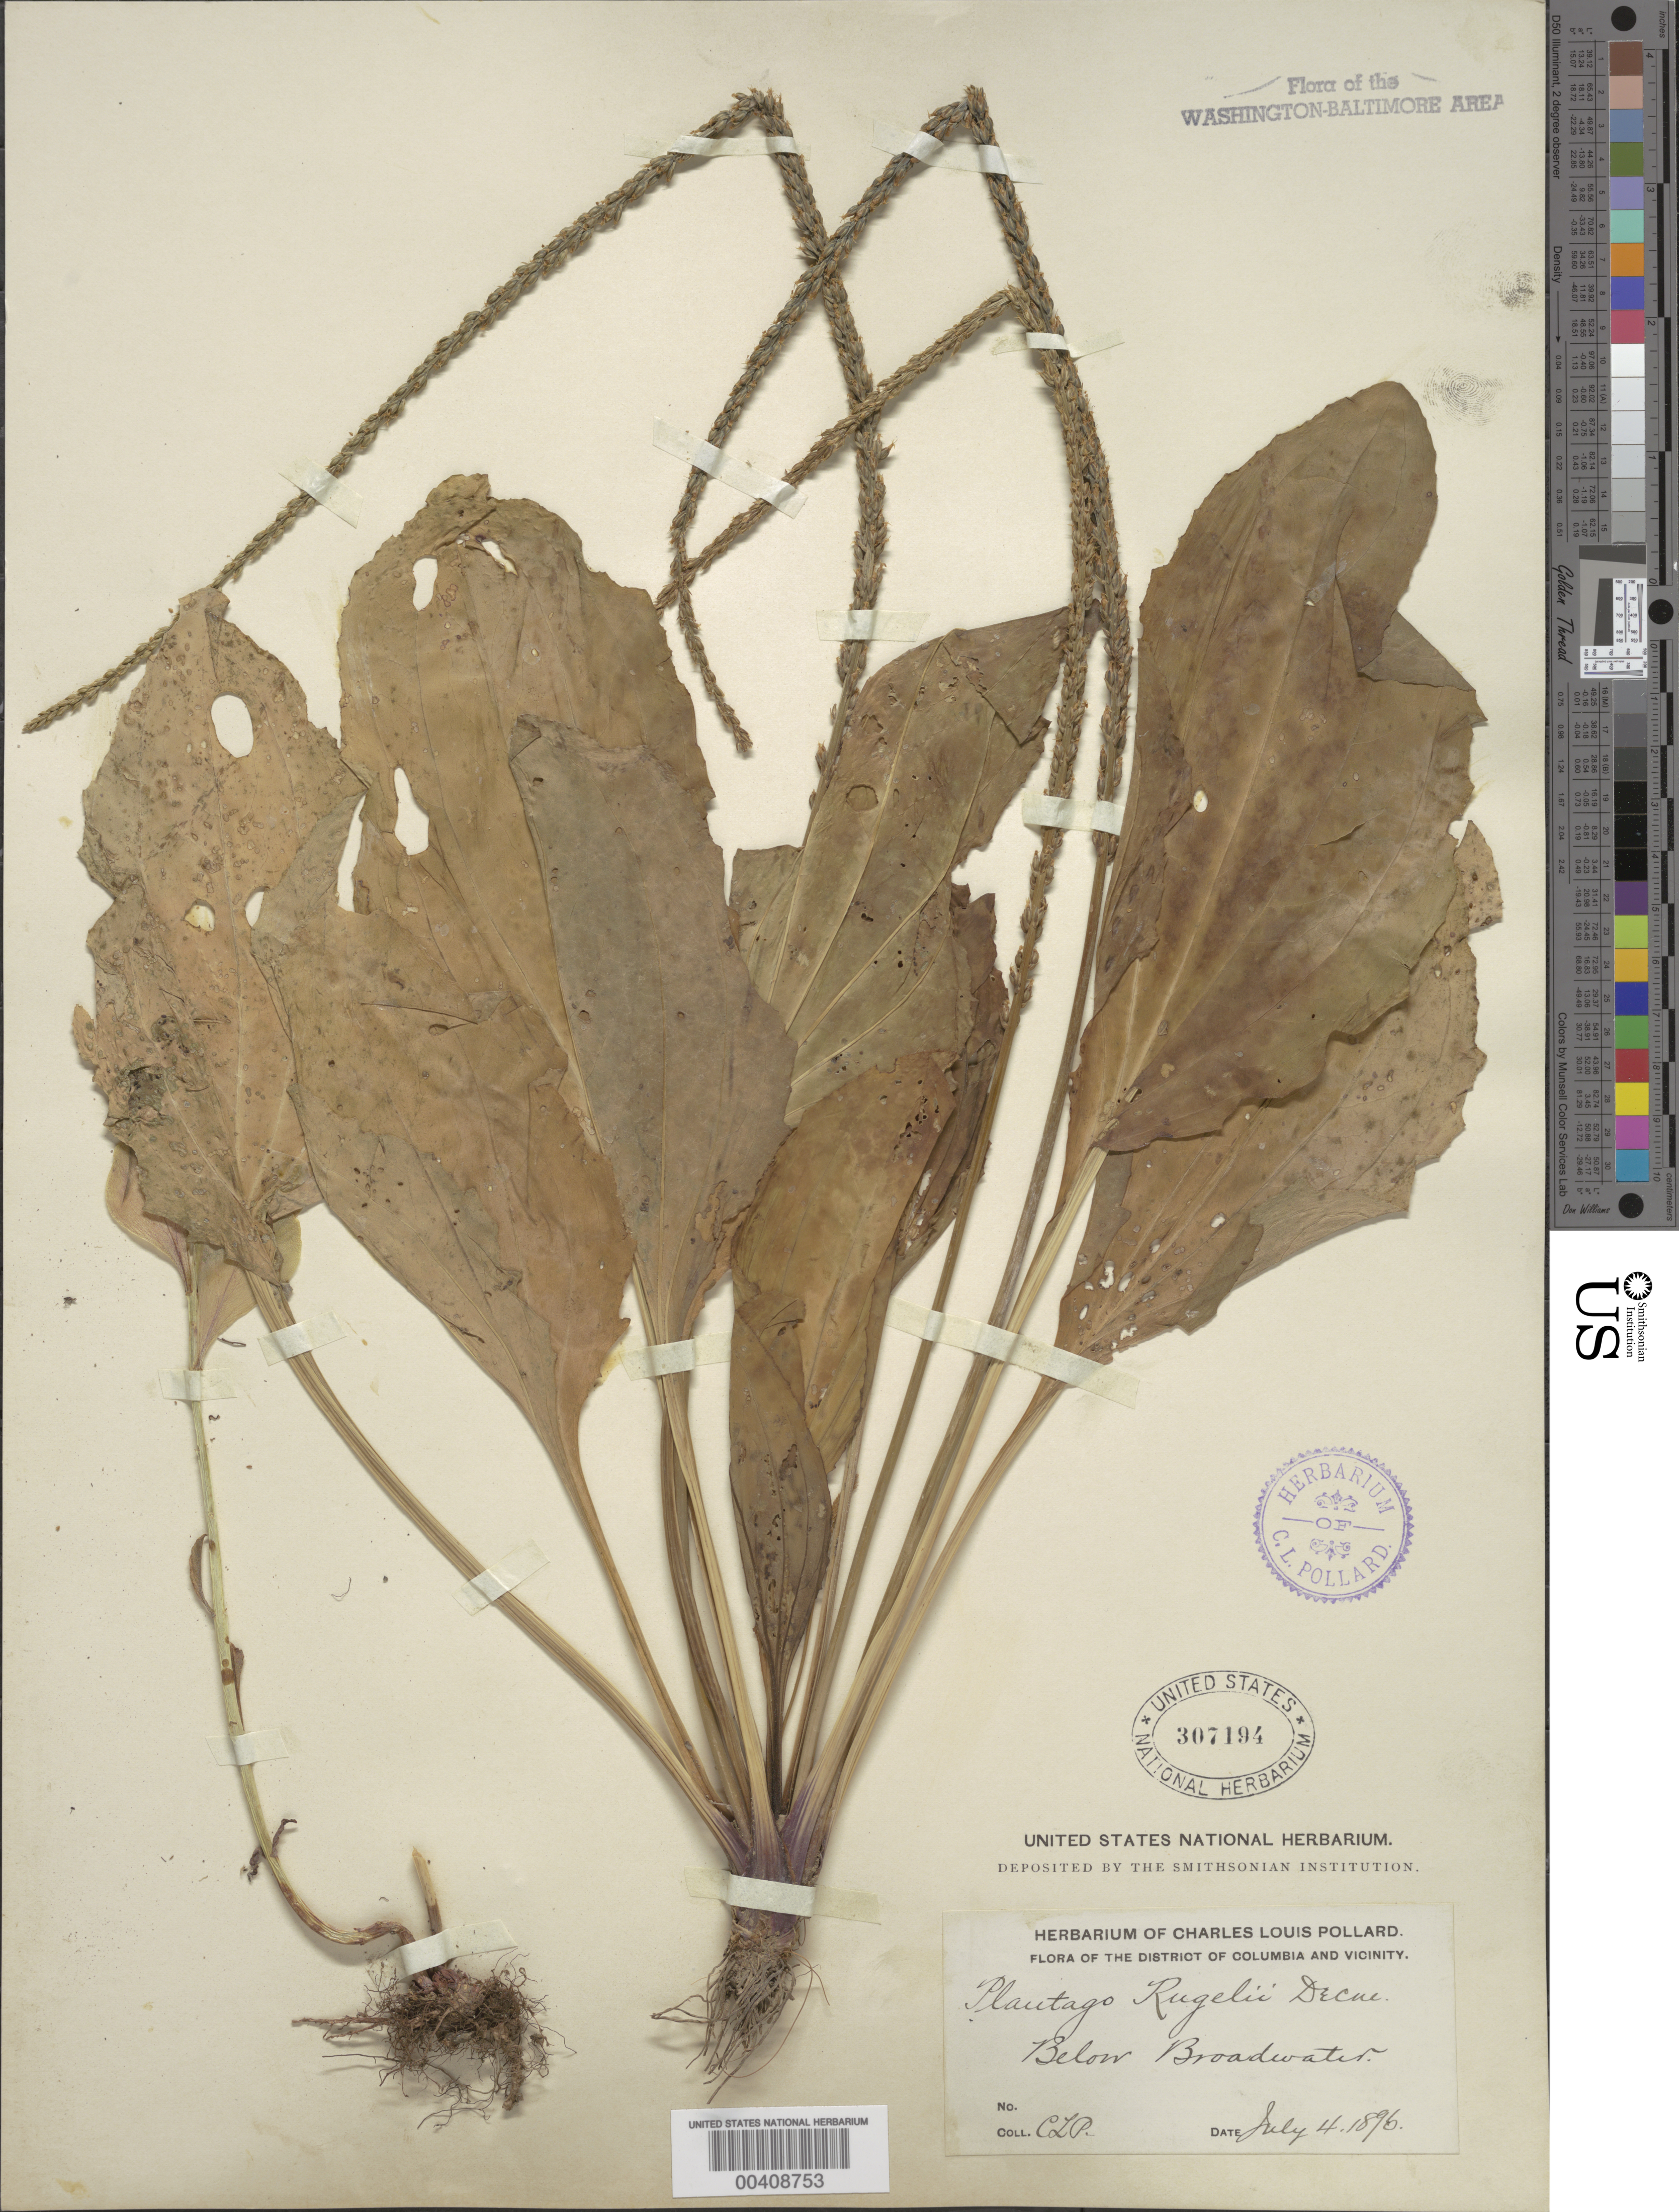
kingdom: Plantae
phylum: Tracheophyta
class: Magnoliopsida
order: Lamiales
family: Plantaginaceae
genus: Plantago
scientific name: Plantago rugelii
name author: Decne.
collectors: C. L. Pollard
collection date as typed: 04 Jul 1896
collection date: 1896-07-04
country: United States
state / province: Maryland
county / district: Montgomery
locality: Broadwater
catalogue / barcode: US 307194